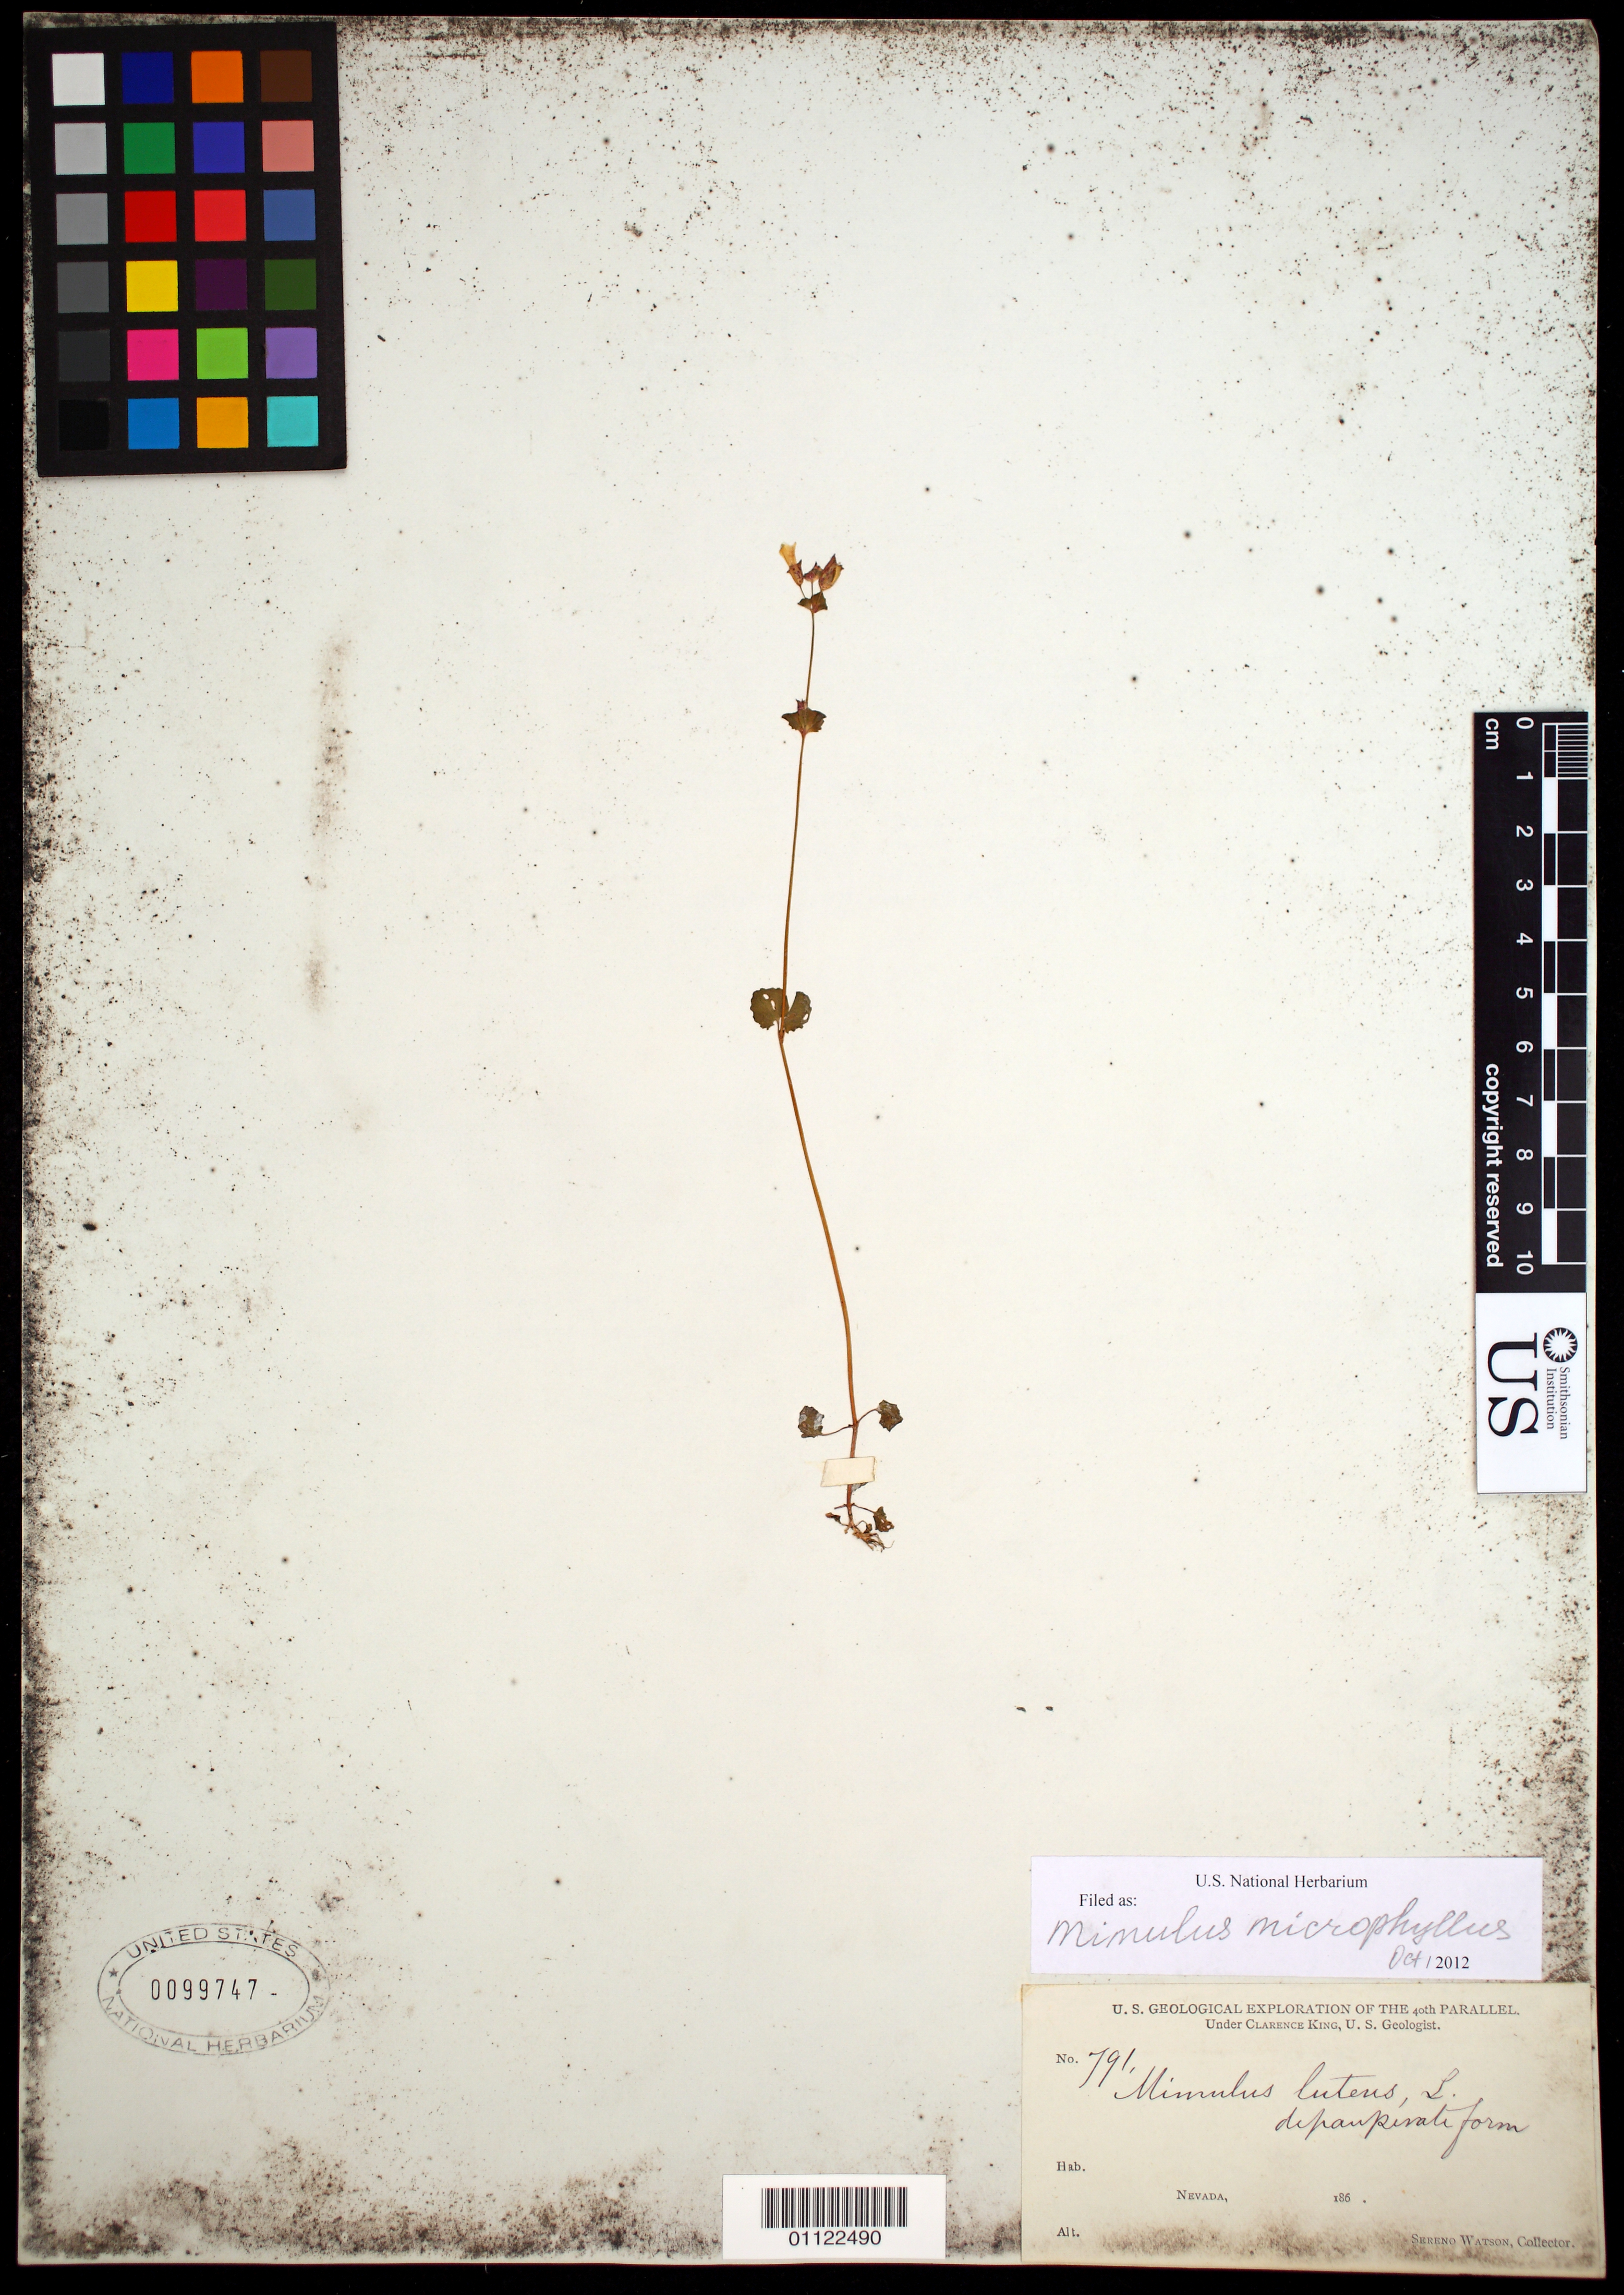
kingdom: Plantae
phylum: Tracheophyta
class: Magnoliopsida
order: Lamiales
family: Phrymaceae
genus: Mimulus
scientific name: Mimulus microphyllus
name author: Benth.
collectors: S. Watson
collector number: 791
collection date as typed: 186-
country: United States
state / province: Nevada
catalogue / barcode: US 99747